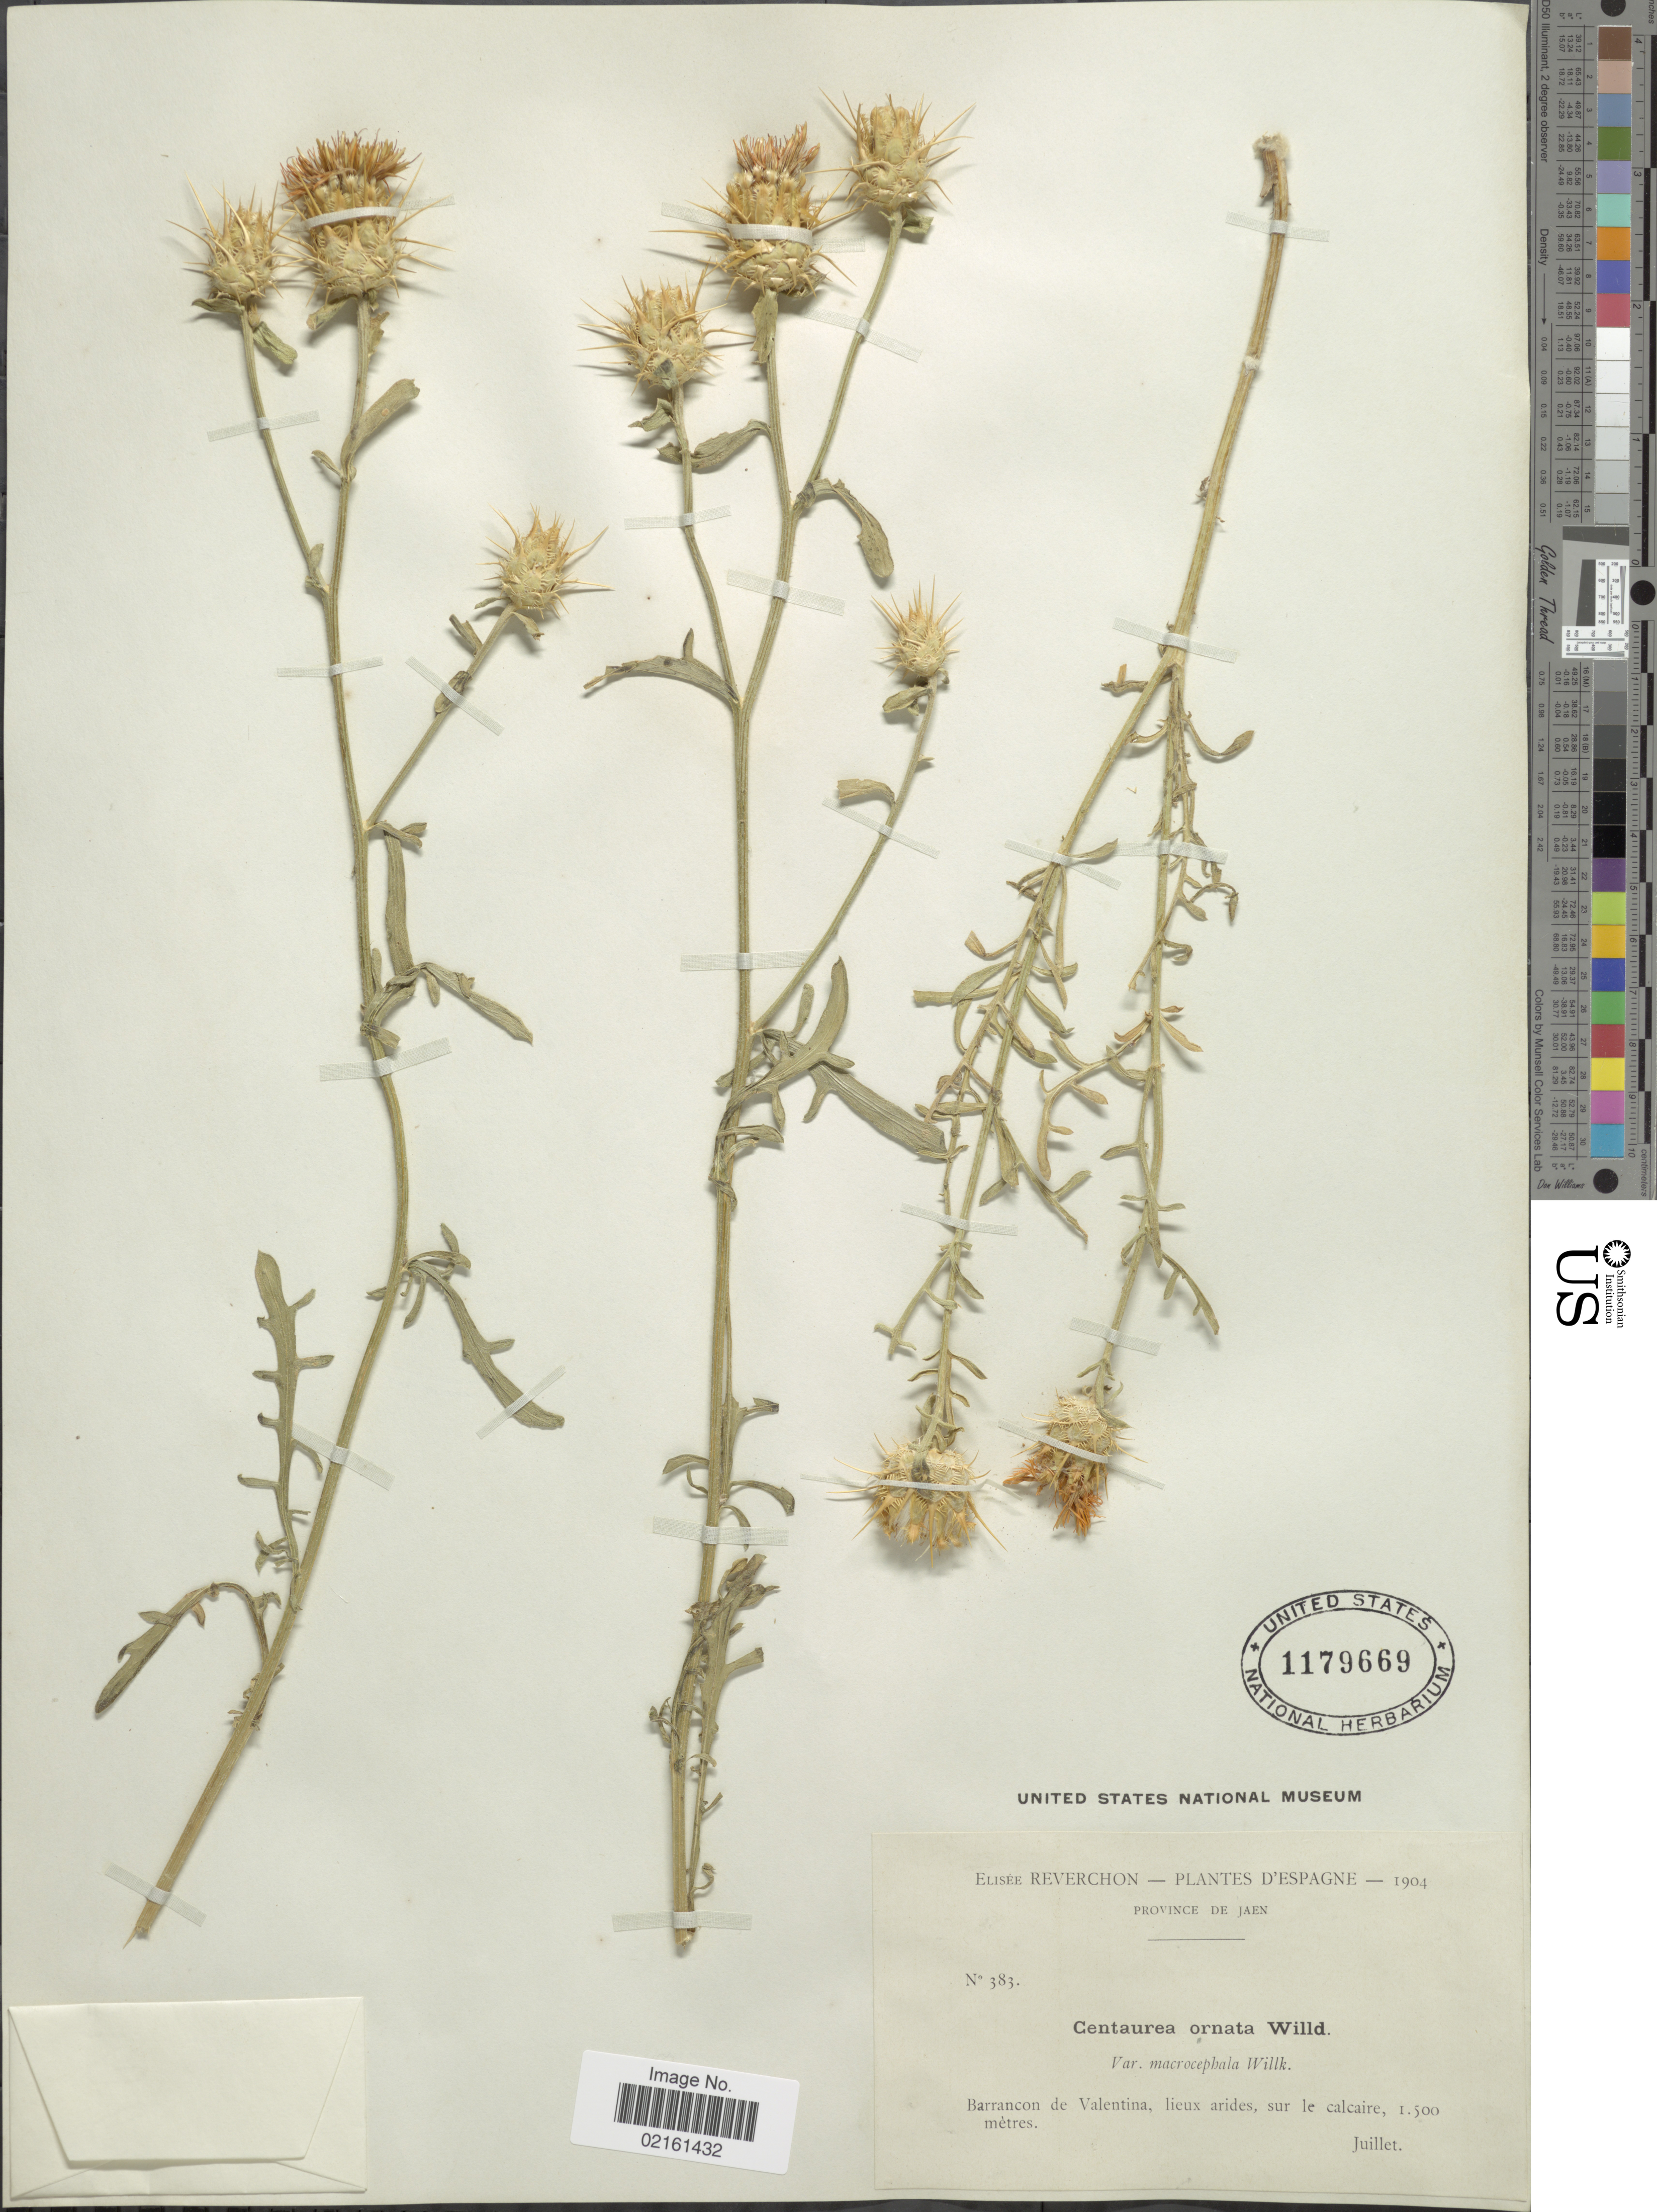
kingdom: Plantae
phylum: Tracheophyta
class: Magnoliopsida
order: Asterales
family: Asteraceae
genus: Centaurea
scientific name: Centaurea ornata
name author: Willd.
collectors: E. Reverchon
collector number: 383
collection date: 1904-07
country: Spain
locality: Province de Jaen, Barrancon de Valentina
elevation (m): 1500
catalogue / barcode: US 1179669